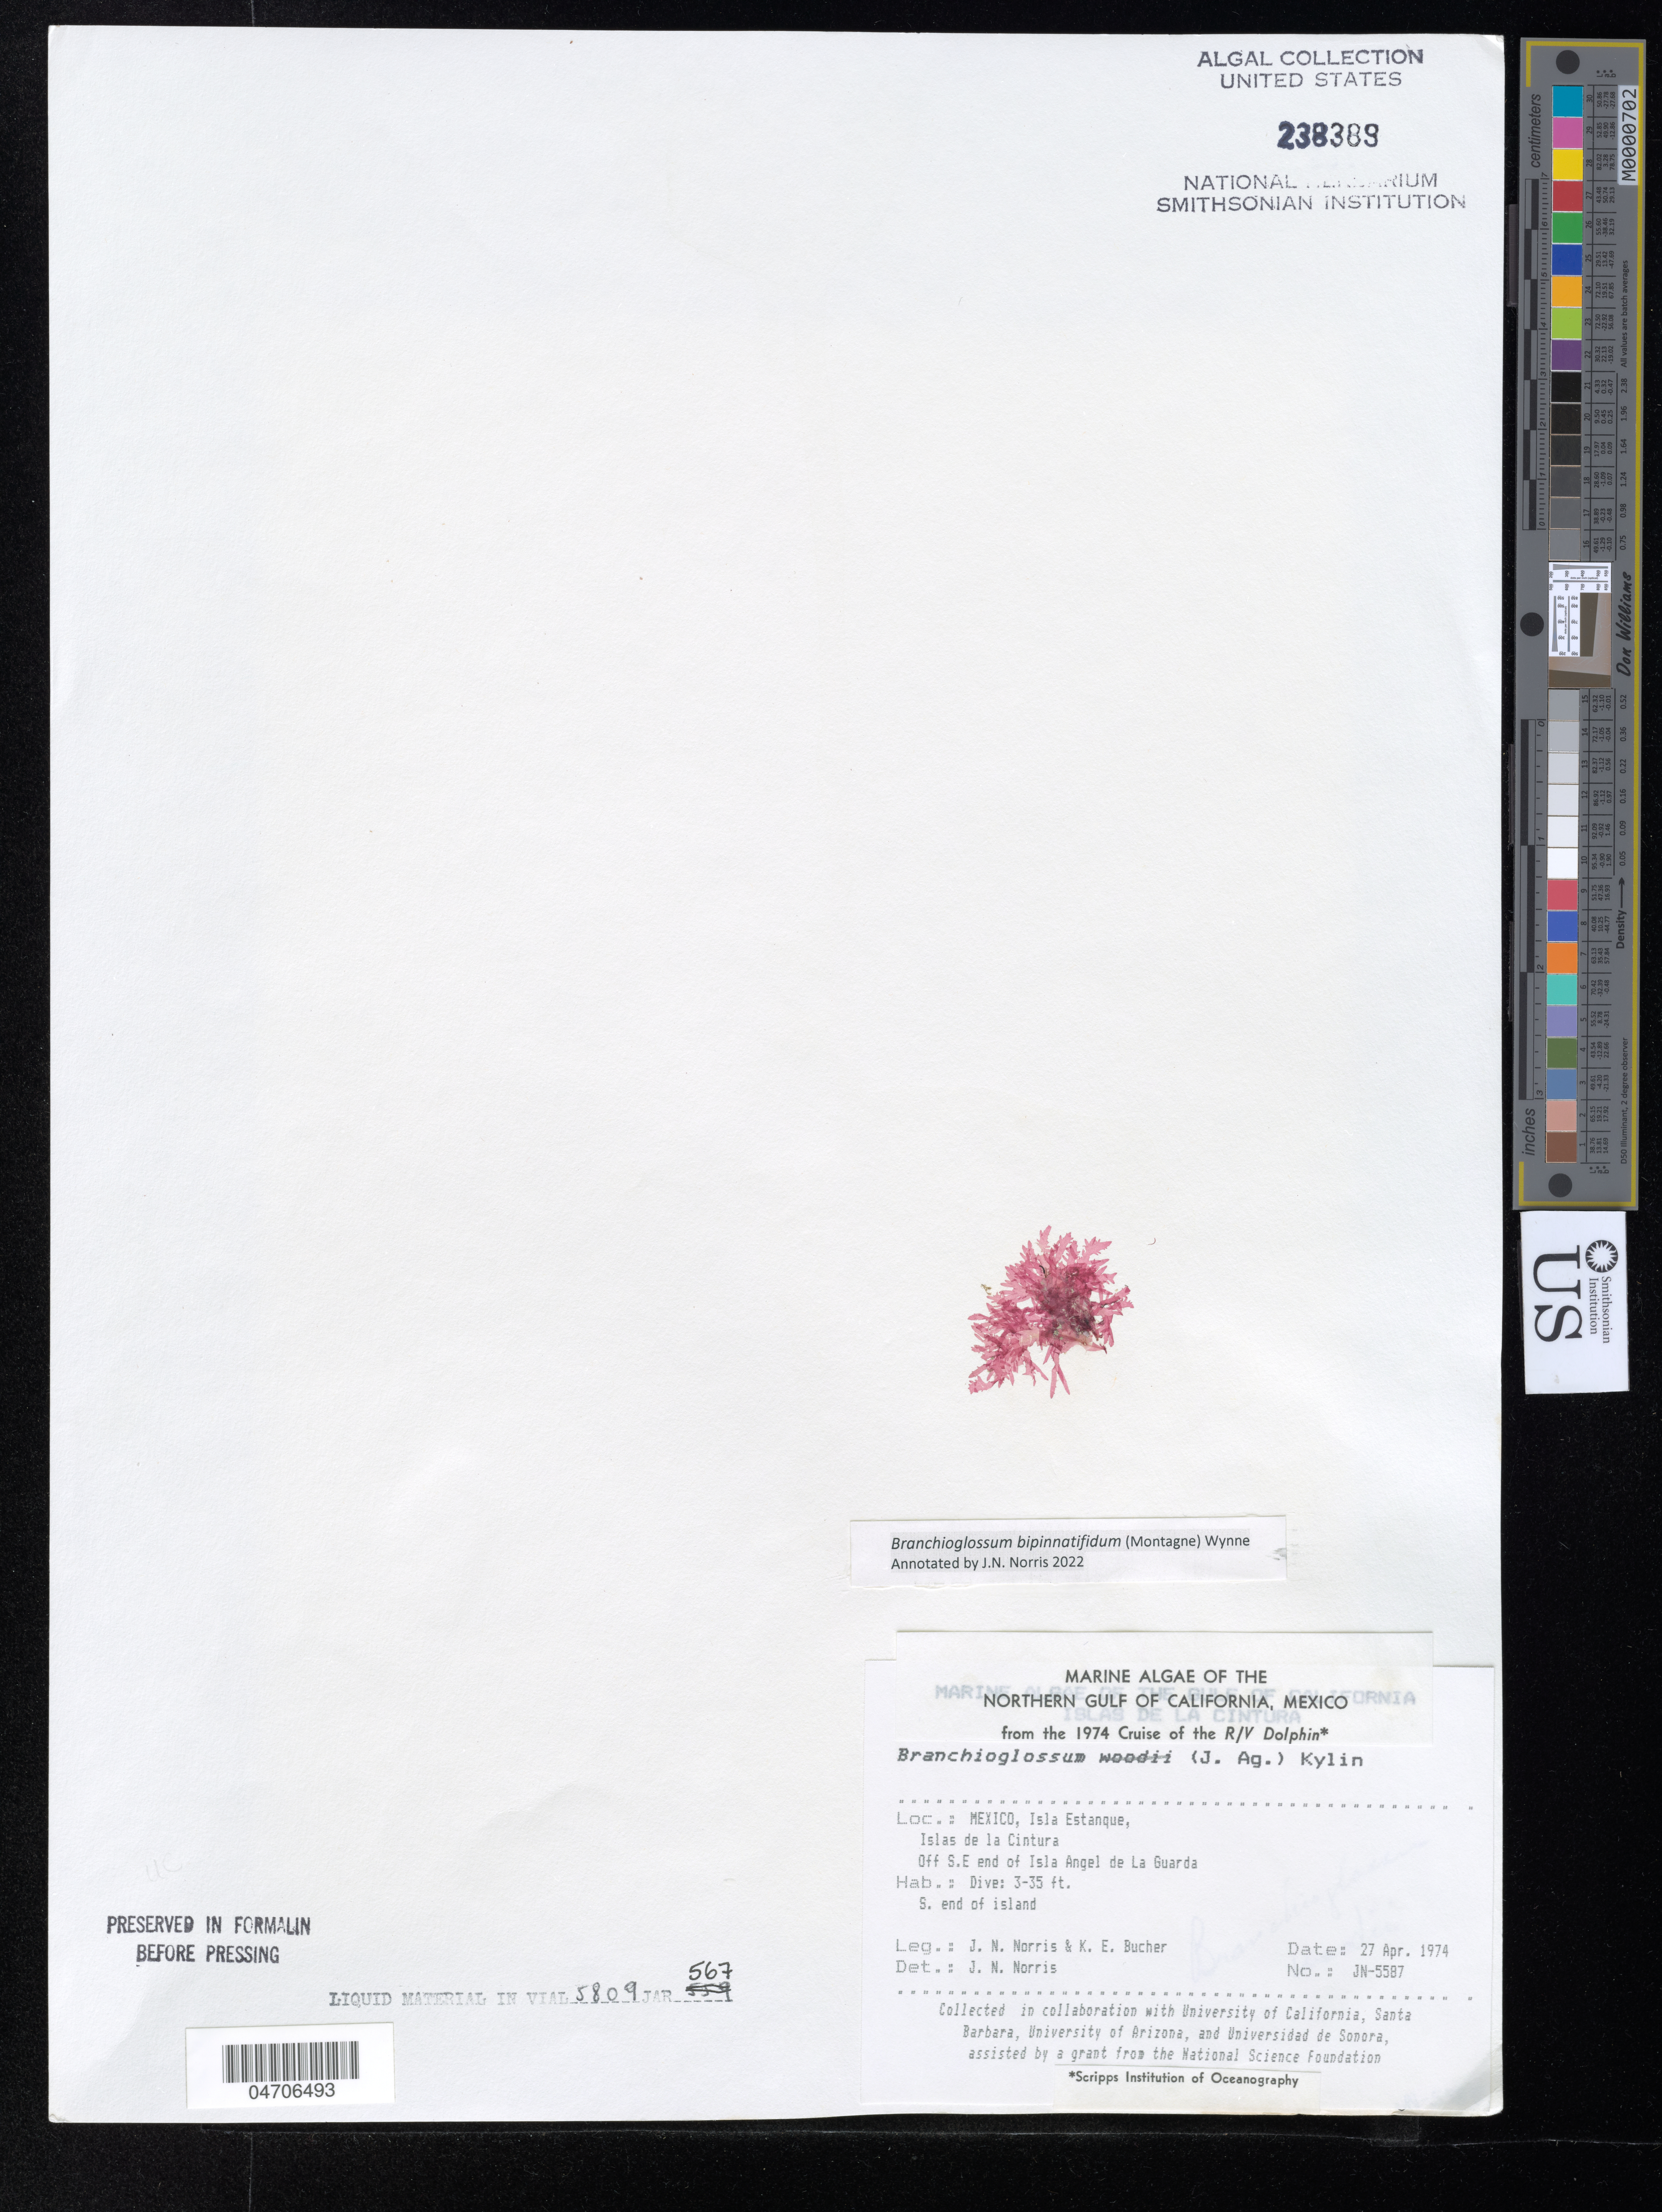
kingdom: Plantae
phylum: Rhodophyta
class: Florideophyceae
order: Ceramiales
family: Delesseriaceae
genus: Branchioglossum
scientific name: Branchioglossum bipinnatifidum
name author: (Mont.) M.J. Wynne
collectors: J. Norris & K. E. Bucher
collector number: JN-5587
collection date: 1974-04-27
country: Mexico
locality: The northern Gulf of California. Isla Estanque, Islas de la Cintura. Off S. E. end of Isla Angel de la Guarda. S. end of island.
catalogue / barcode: US 238389